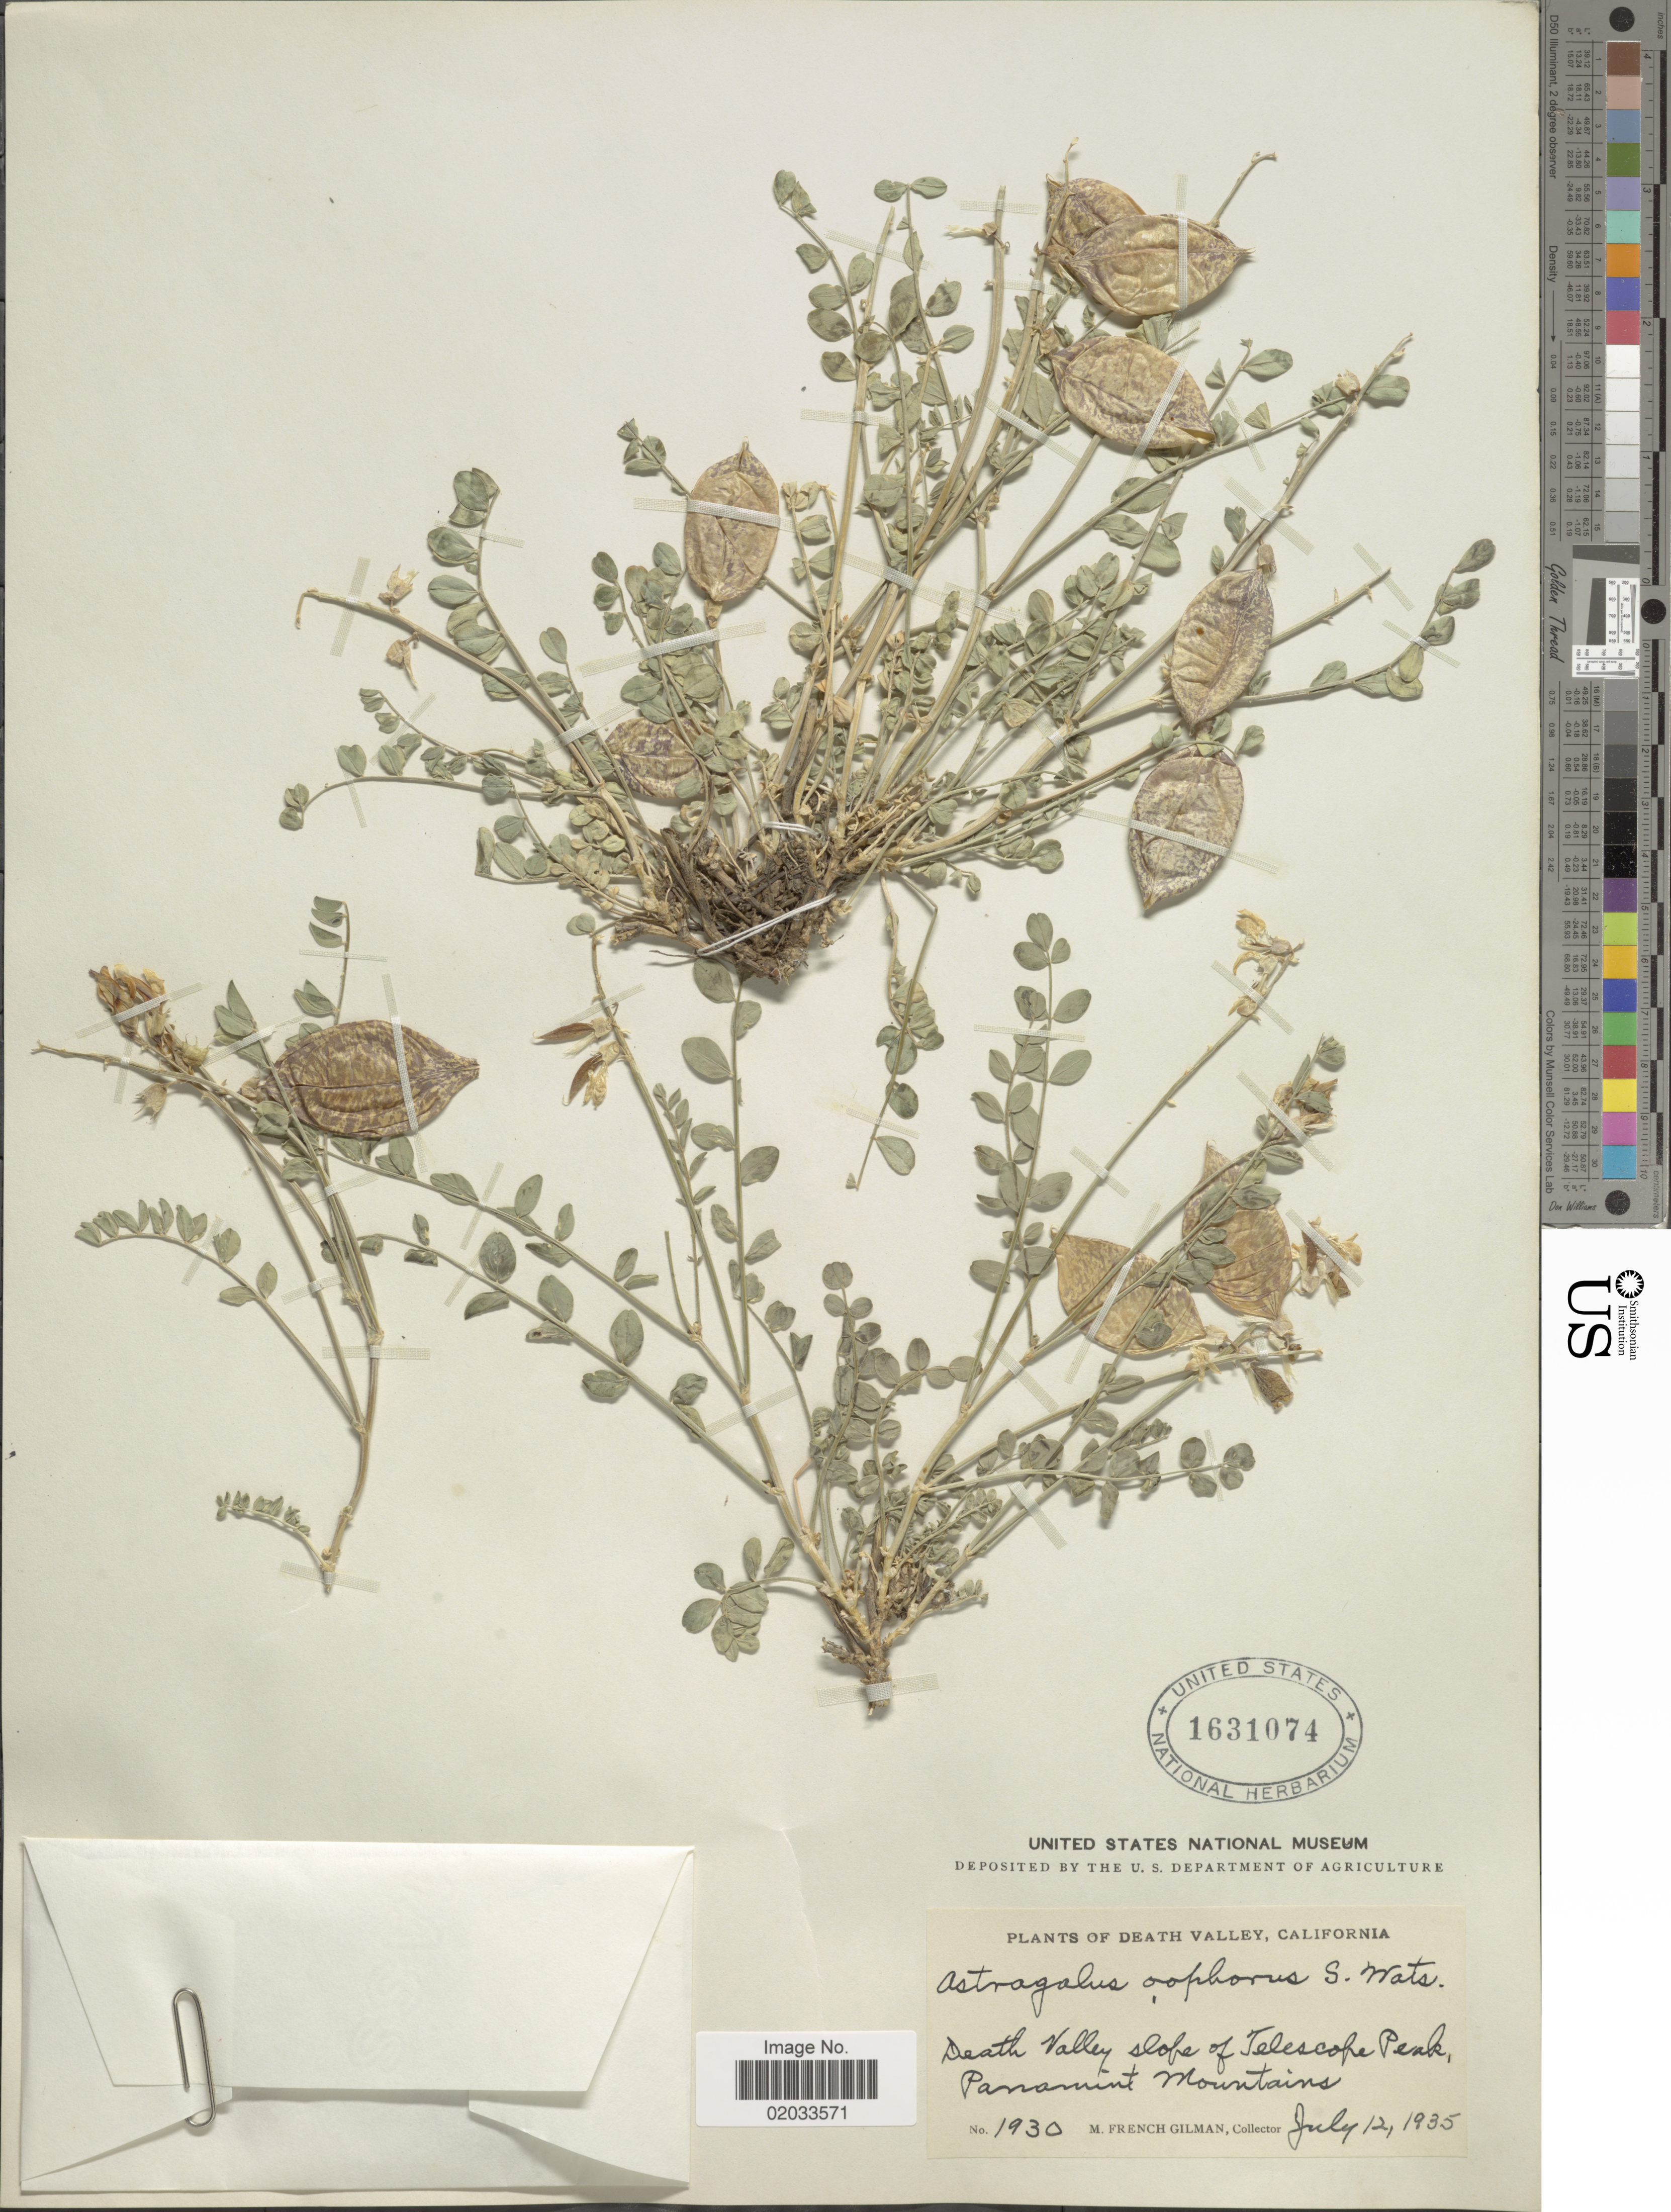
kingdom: Plantae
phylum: Tracheophyta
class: Magnoliopsida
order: Fabales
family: Fabaceae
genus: Astragalus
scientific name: Astragalus oophorus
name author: S. Watson in C. King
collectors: M. F. Gilman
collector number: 1930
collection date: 1935-07-12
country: United States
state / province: California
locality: Death Valley, Death Valley slope of Telescope Peak, Panamint Mountains.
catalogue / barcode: US 1631074